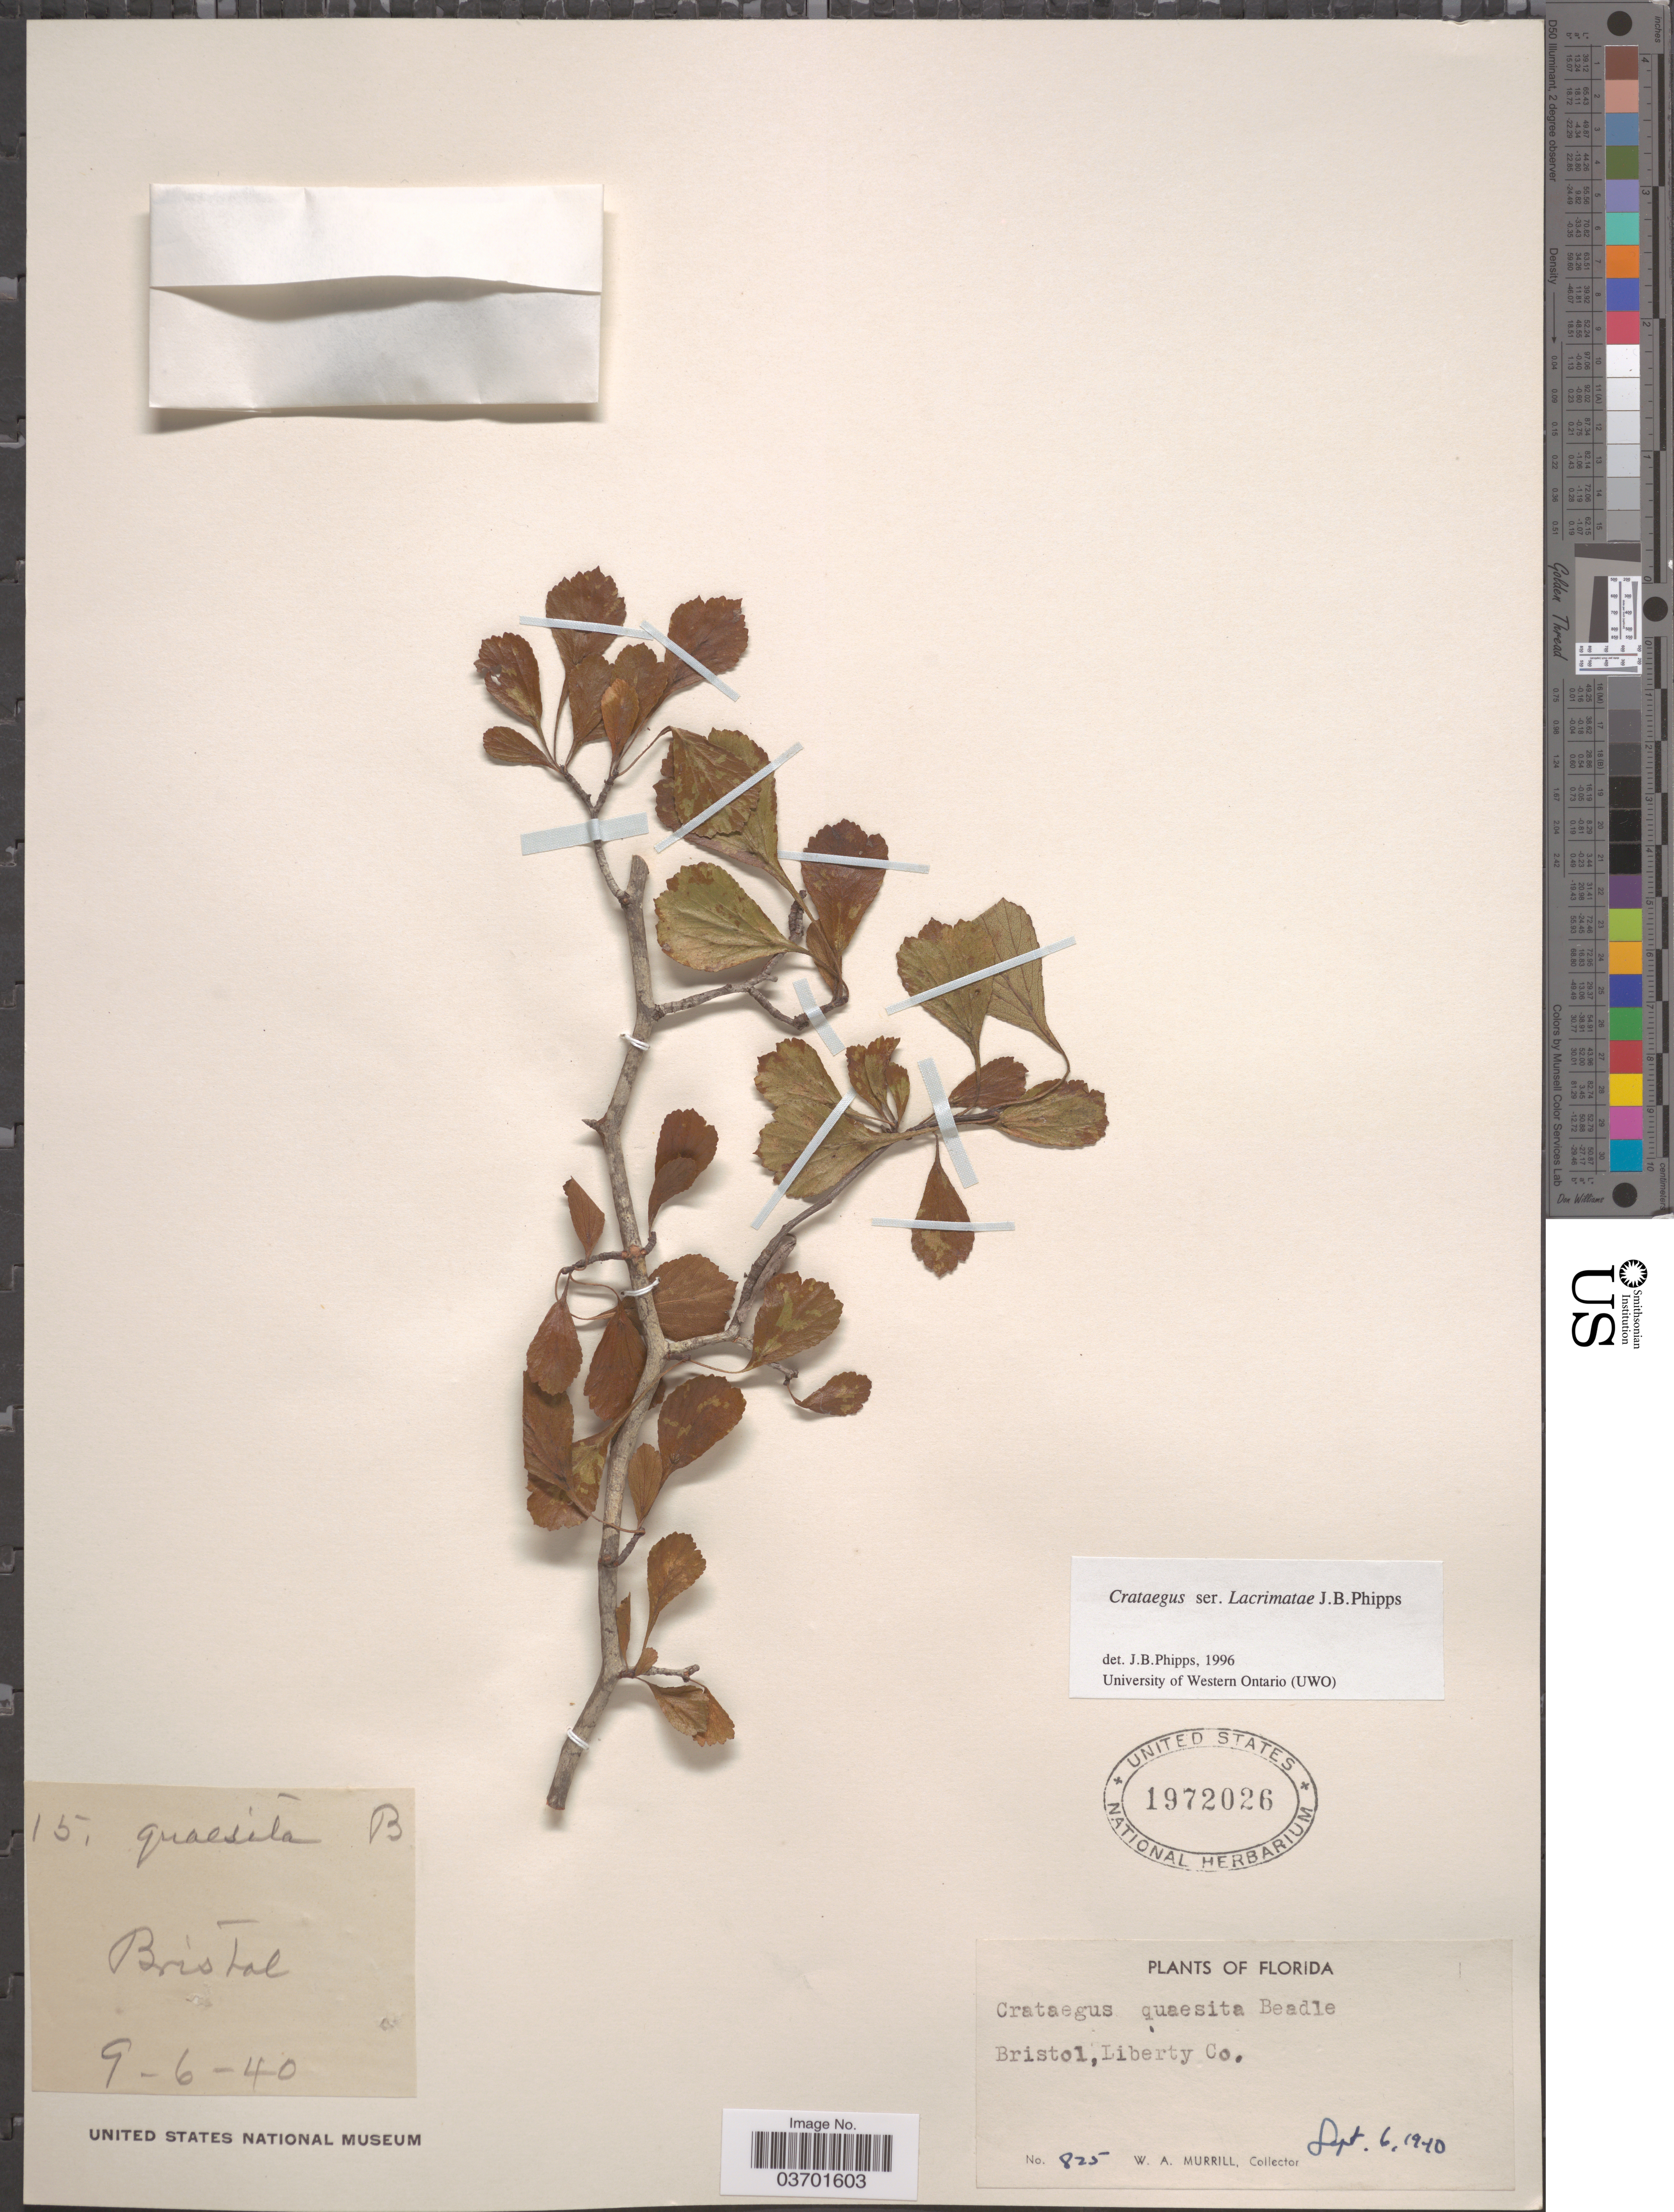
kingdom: Plantae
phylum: Tracheophyta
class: Magnoliopsida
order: Rosales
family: Rosaceae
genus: Crataegus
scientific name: Crataegus quaesita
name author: Beadle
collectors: W. A. Murrill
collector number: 825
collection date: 1940-09-06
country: United States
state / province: Florida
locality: Bristol, Liberty Co.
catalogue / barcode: US 1972026